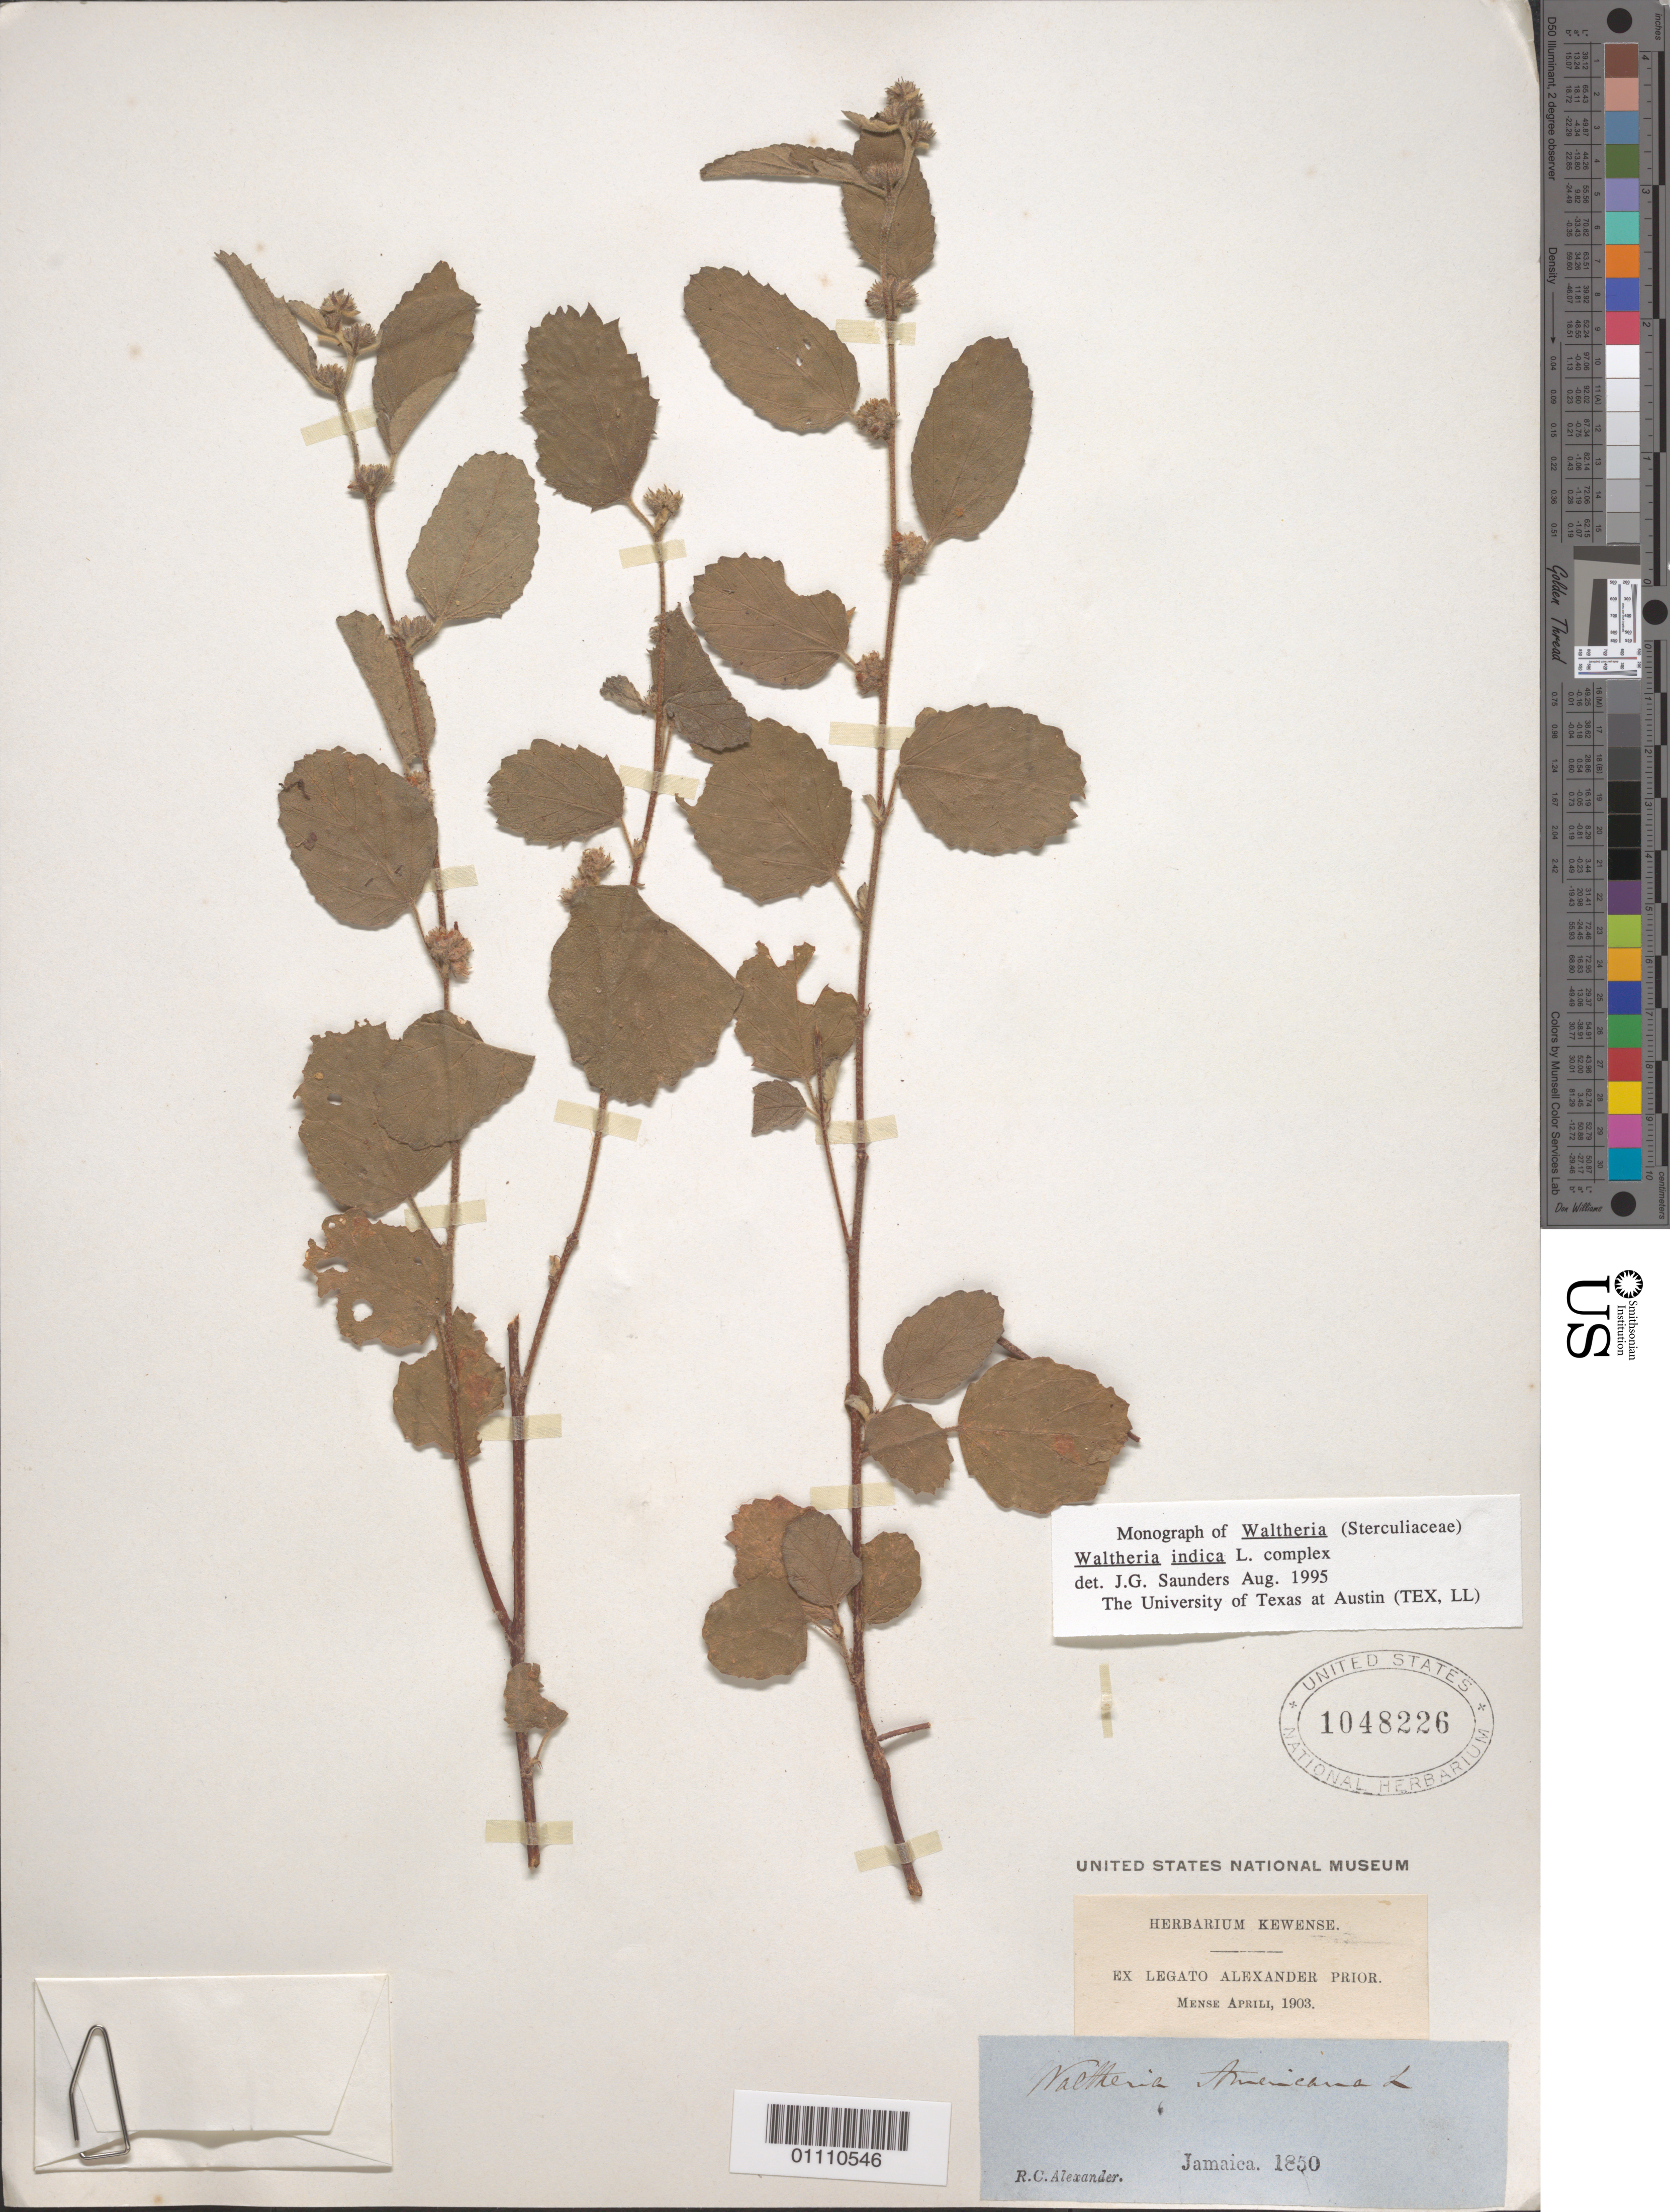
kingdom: Plantae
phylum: Tracheophyta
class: Magnoliopsida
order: Malvales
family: Malvaceae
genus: Waltheria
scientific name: Waltheria indica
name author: L.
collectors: R. C. Alexander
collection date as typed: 1850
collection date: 1850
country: Jamaica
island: Jamaica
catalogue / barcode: US 1048226